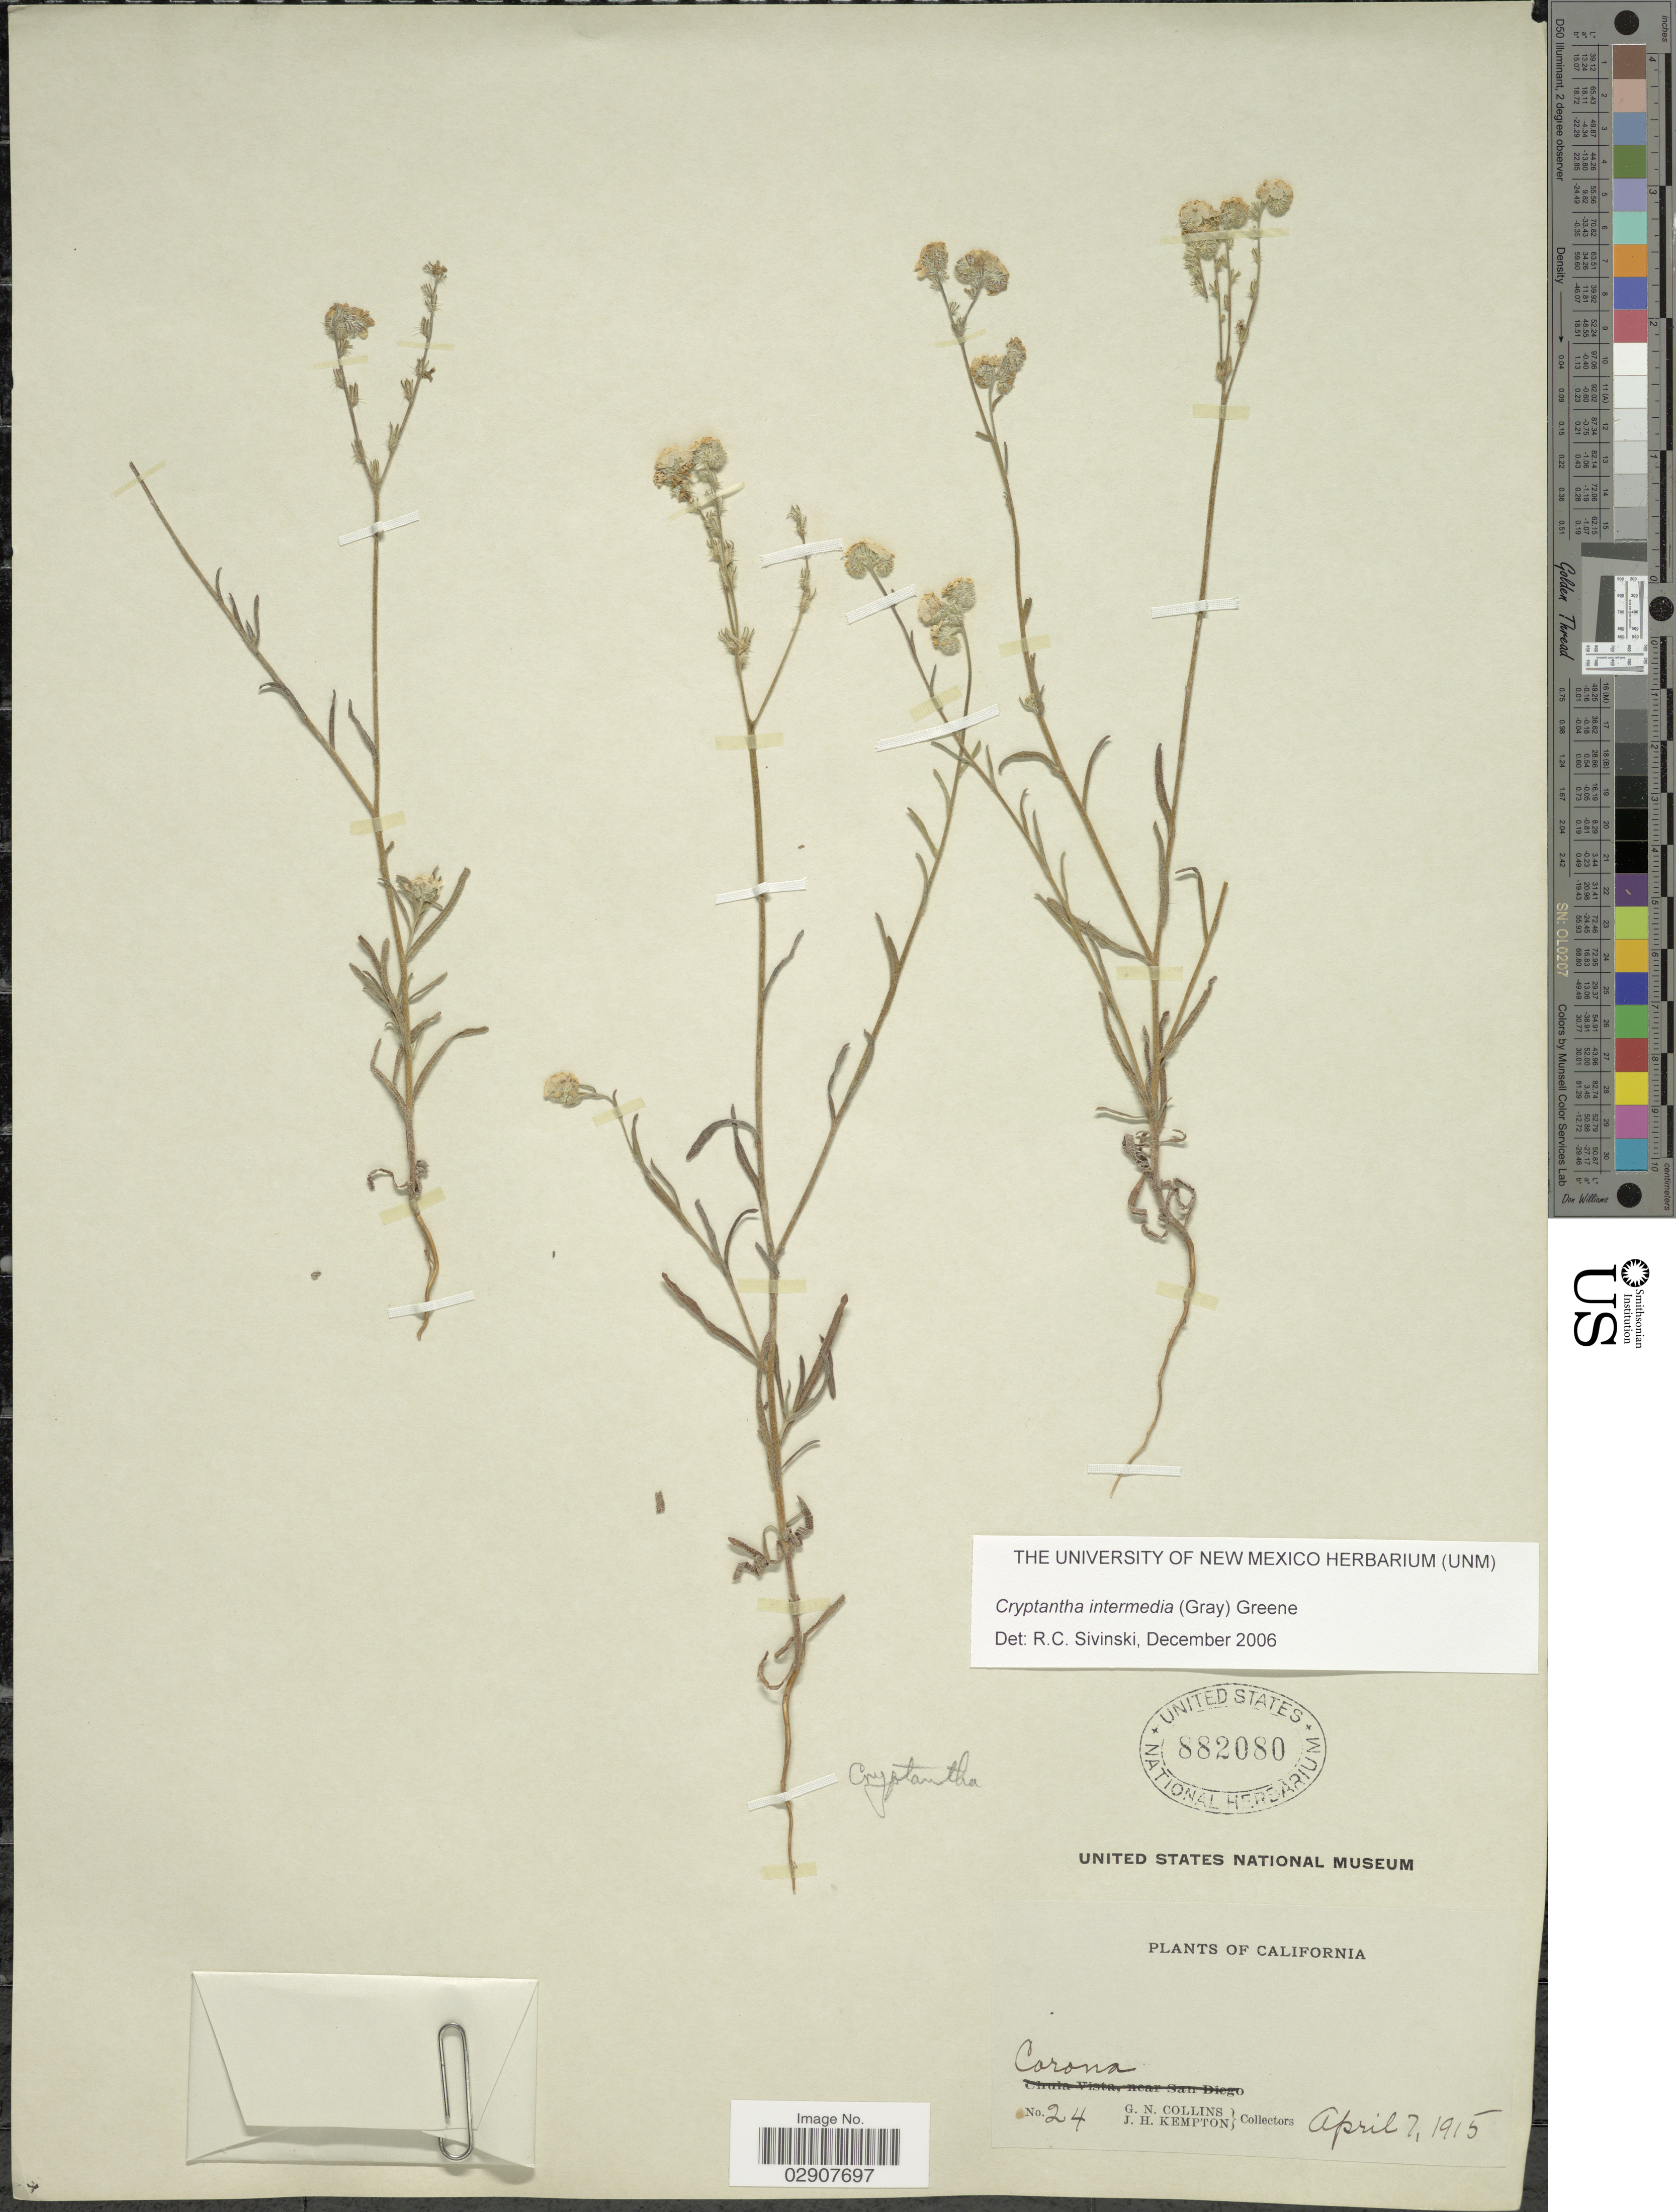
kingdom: Plantae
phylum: Tracheophyta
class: Magnoliopsida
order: Boraginales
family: Boraginaceae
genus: Cryptantha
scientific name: Cryptantha intermedia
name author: (A. Gray) Greene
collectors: G. Collins & J. H. Kempton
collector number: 24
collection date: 1915-04-07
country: United States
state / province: California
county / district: Riverside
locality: Corona.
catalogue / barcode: US 882080